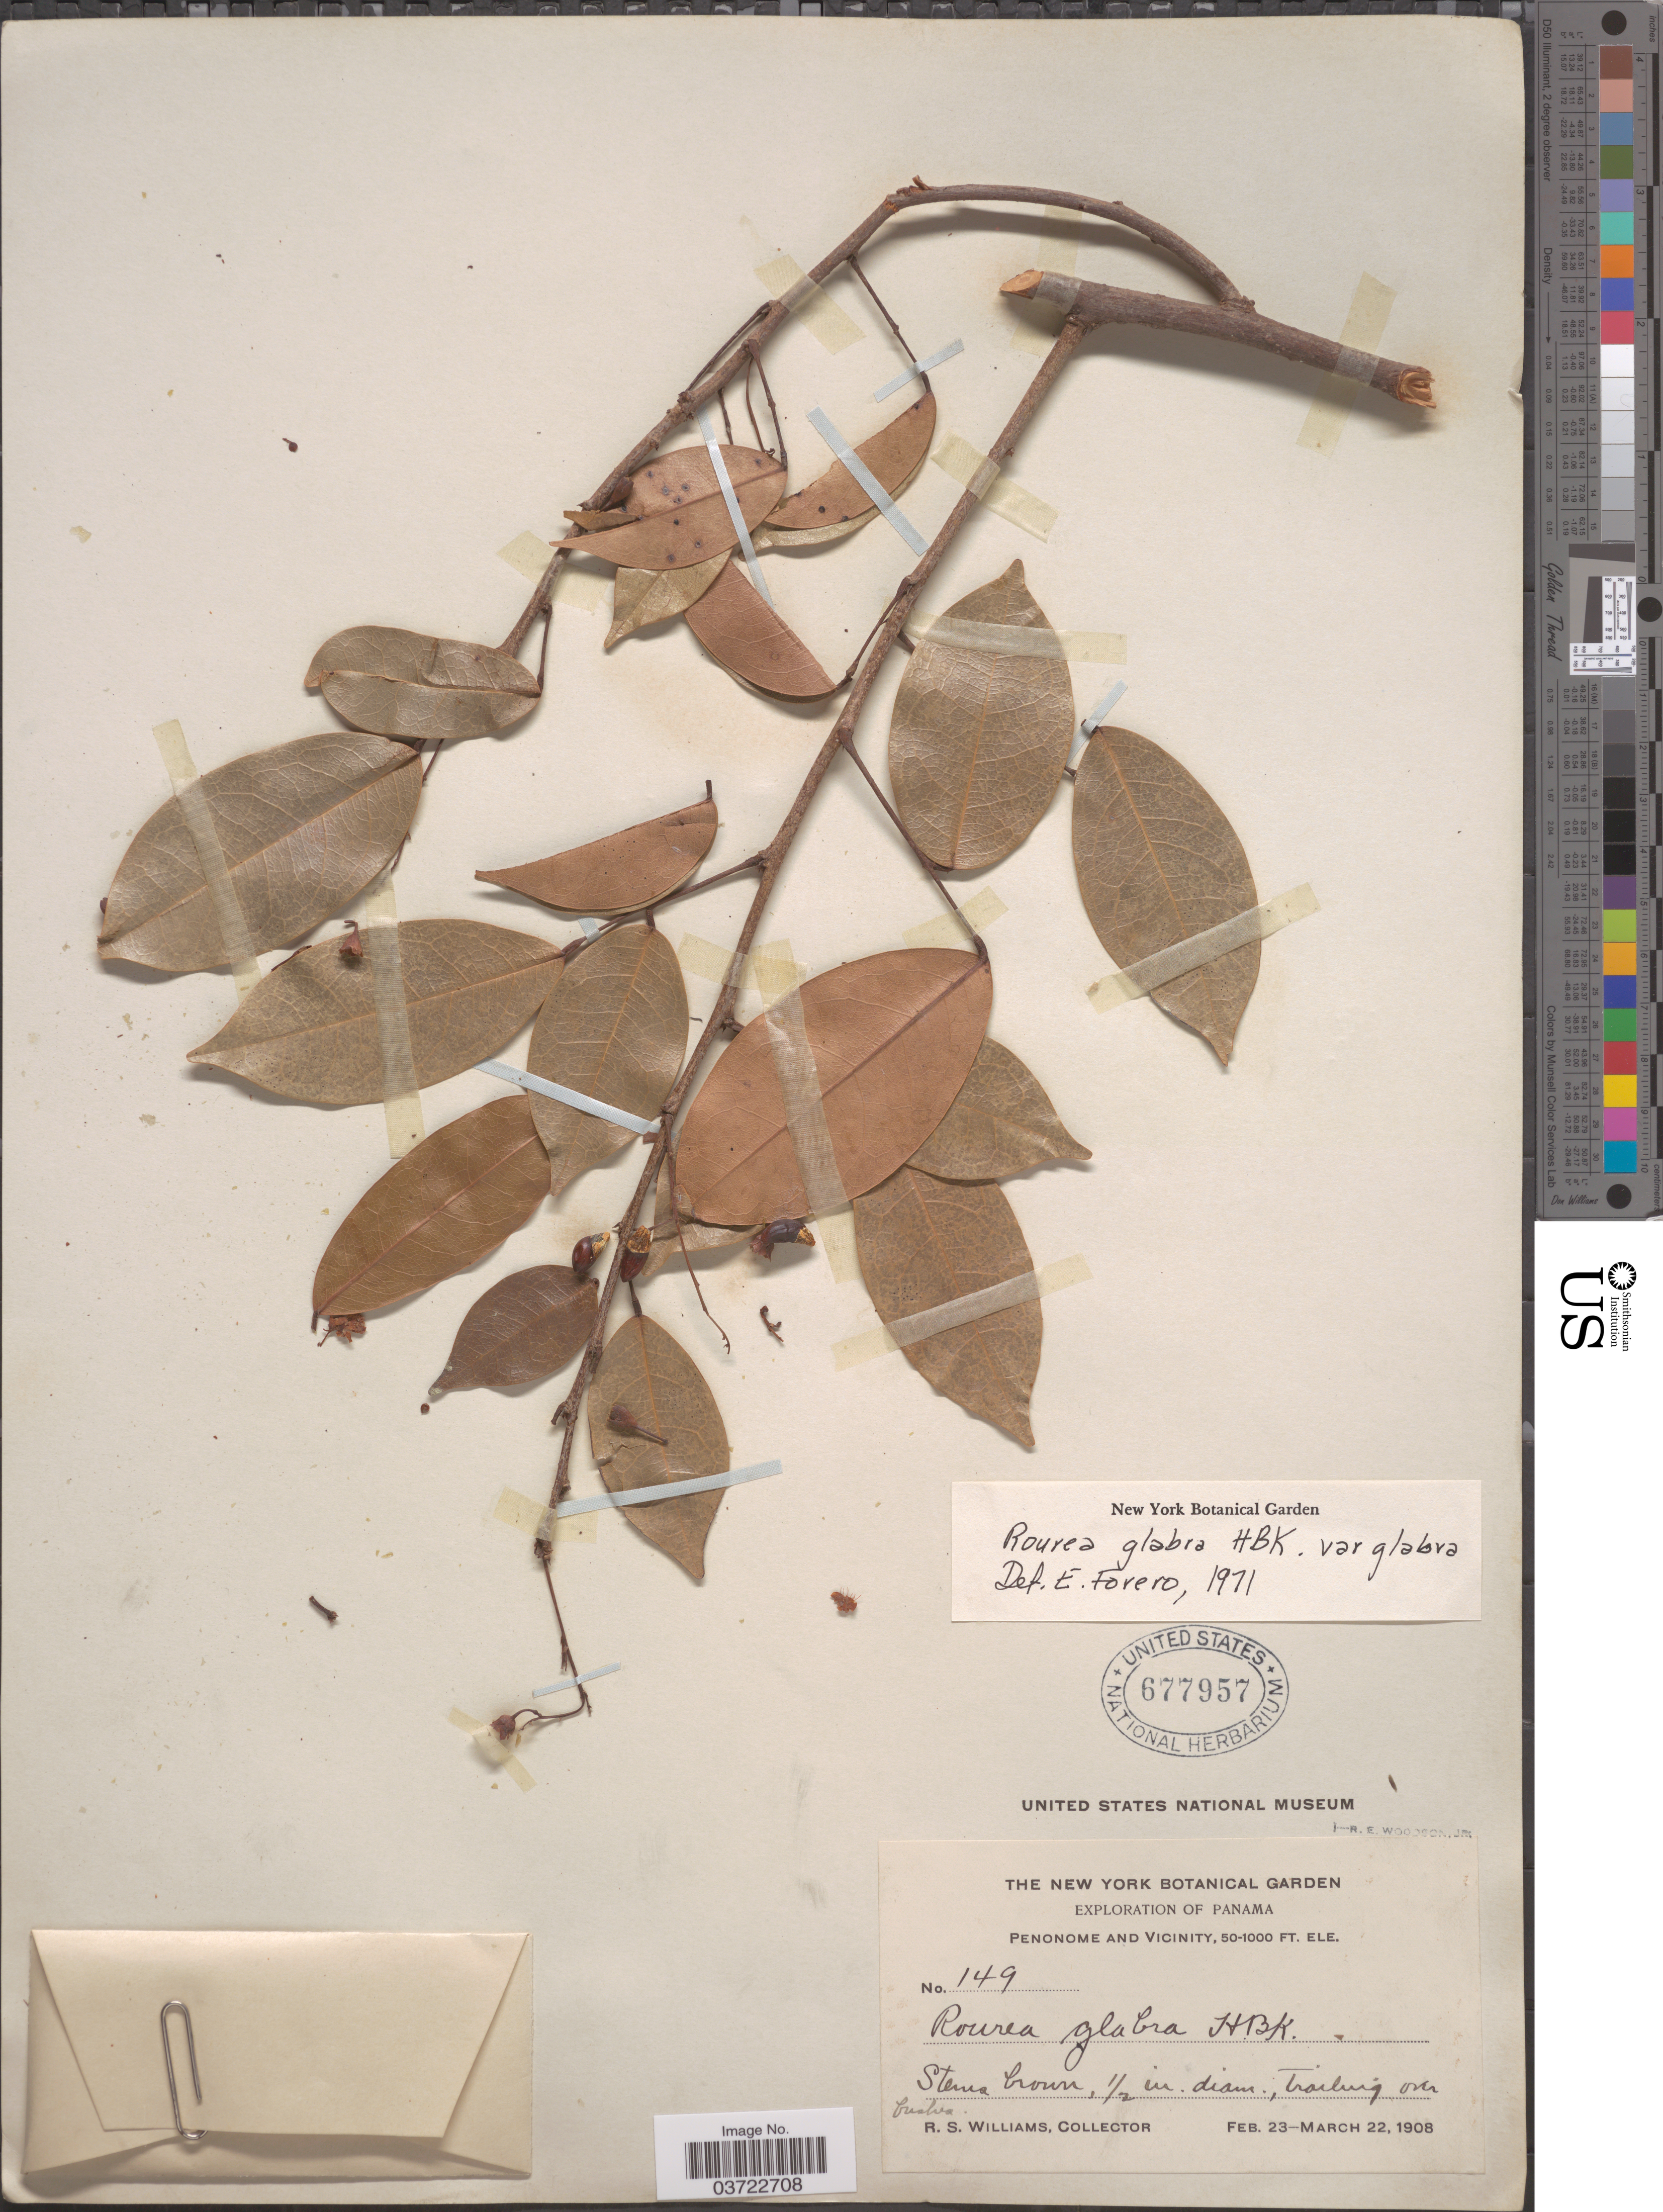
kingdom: Plantae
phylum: Tracheophyta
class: Magnoliopsida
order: Oxalidales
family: Connaraceae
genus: Rourea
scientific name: Rourea glabra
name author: Kunth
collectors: R. S. Williams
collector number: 149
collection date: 1908-02-23/1908-03-22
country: Panama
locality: Penonome and Vicinity.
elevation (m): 15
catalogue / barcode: US 677957